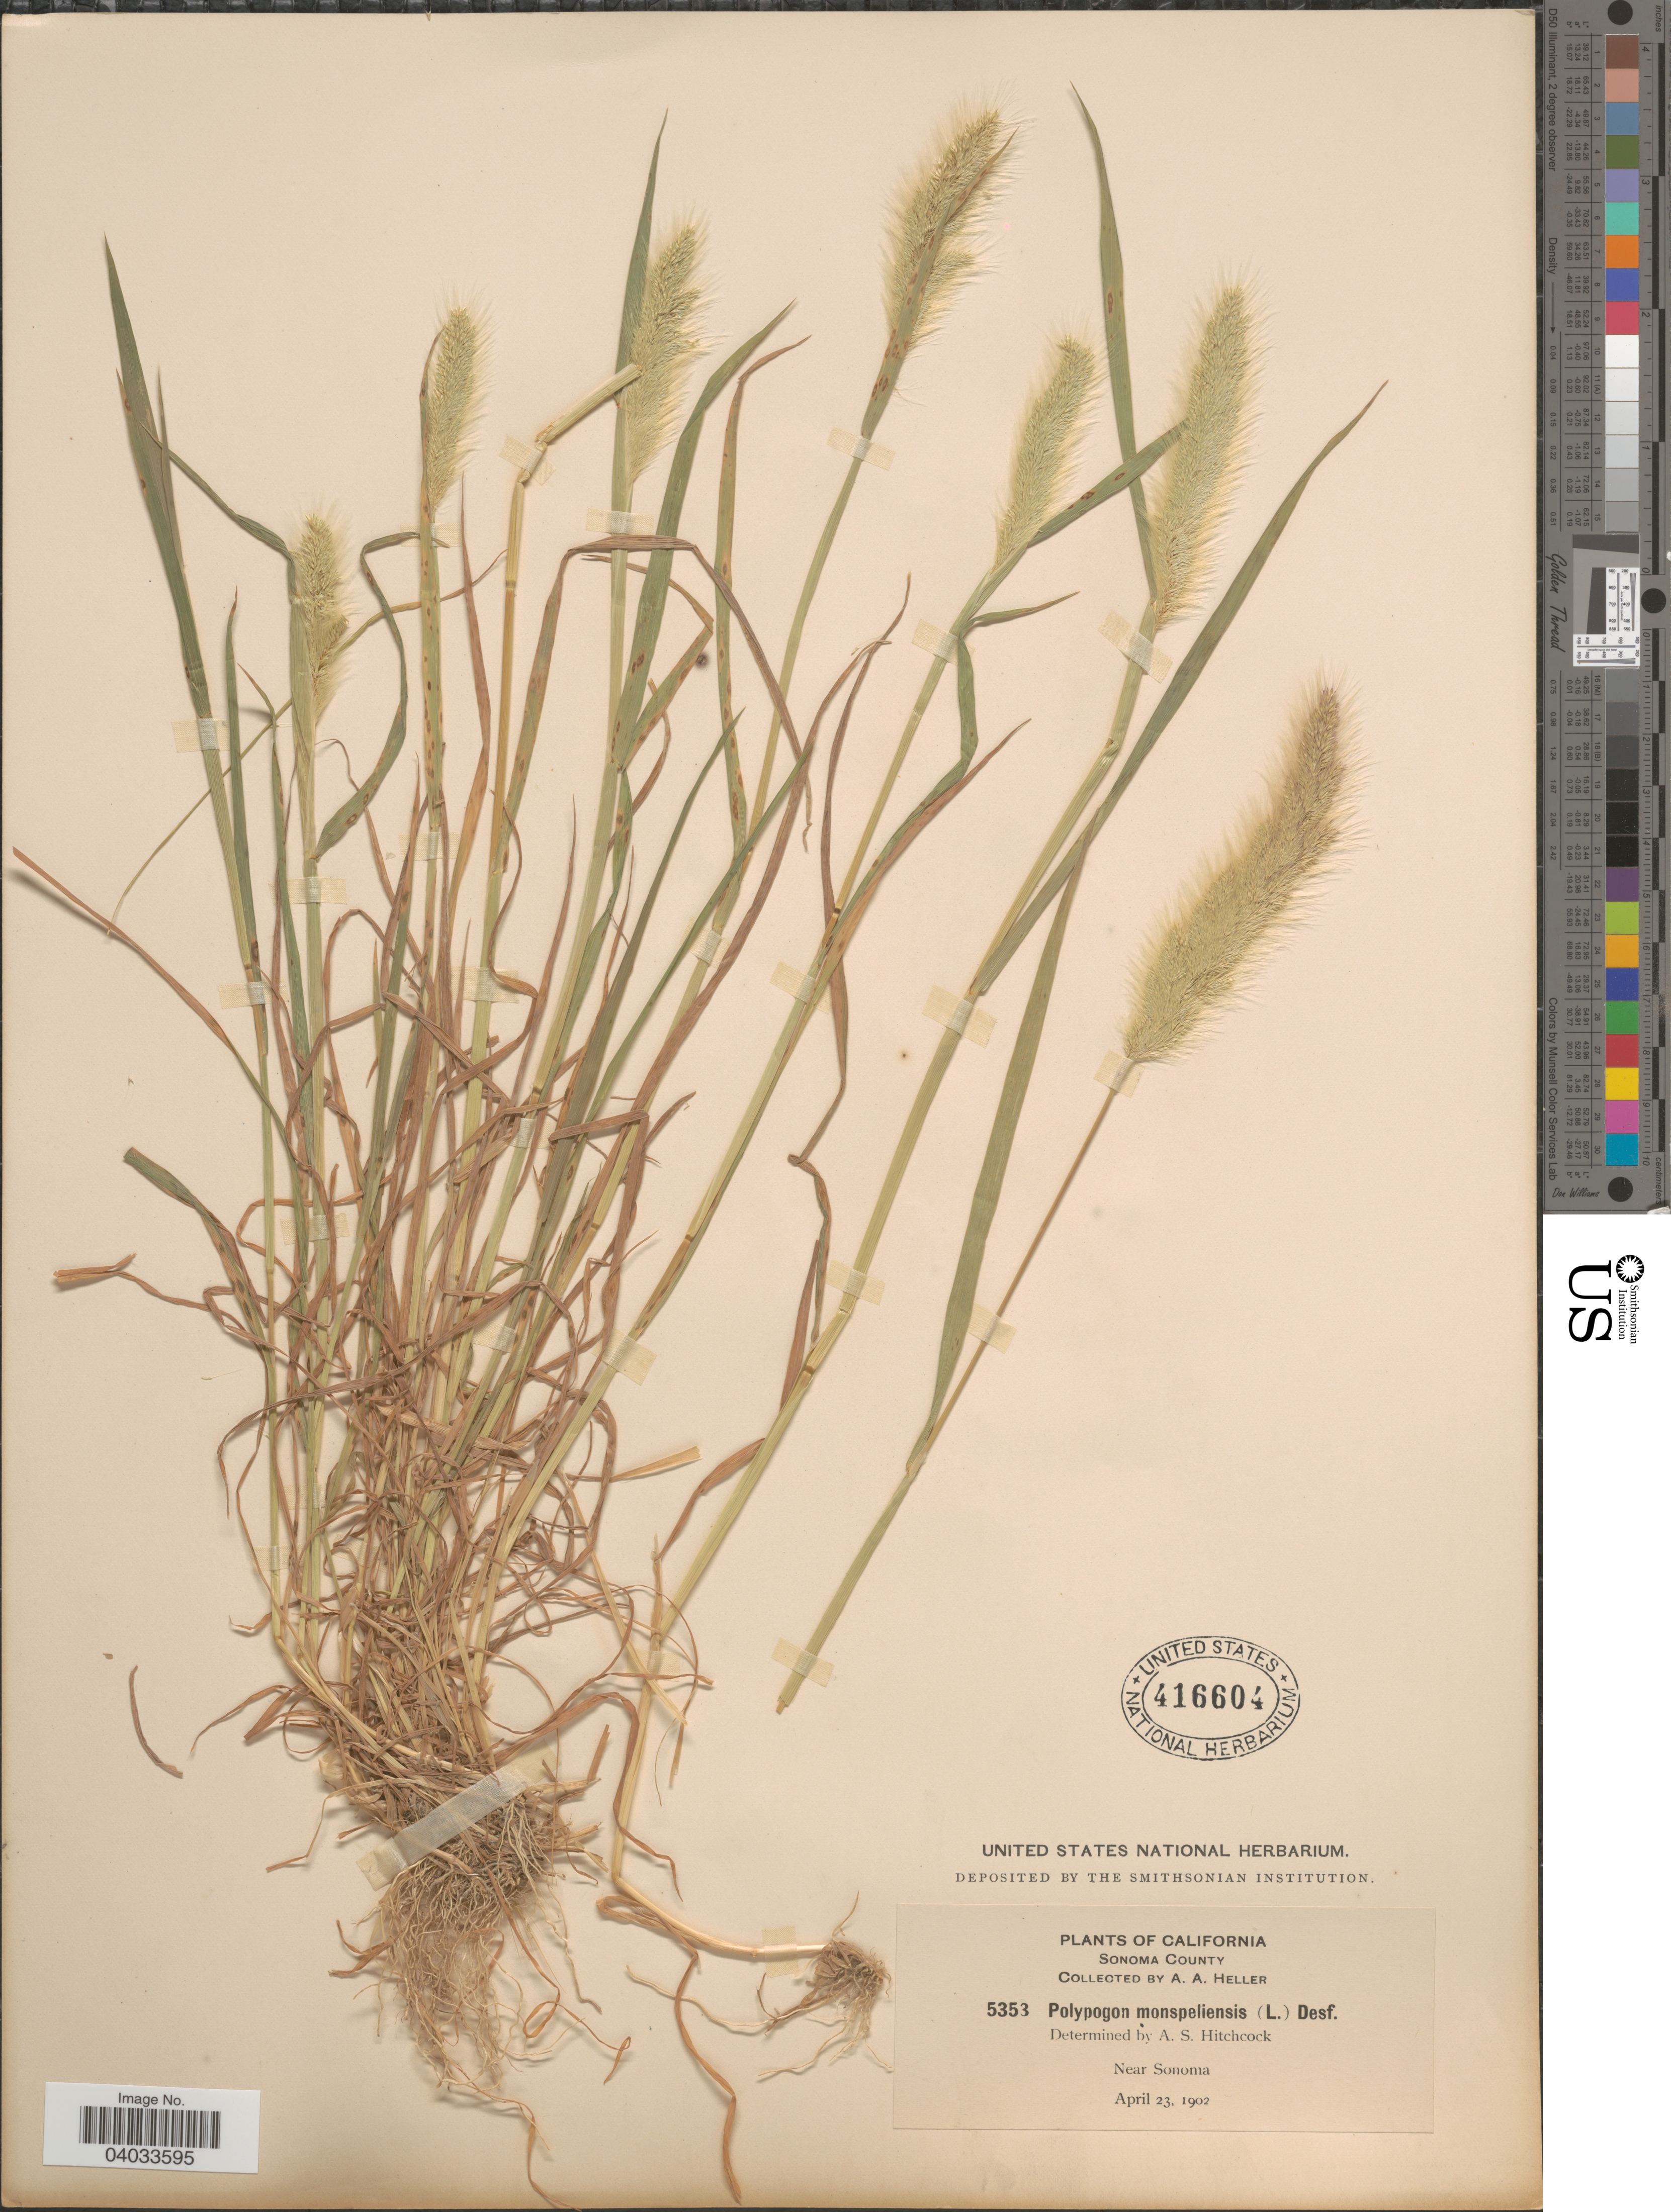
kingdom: Plantae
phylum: Tracheophyta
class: Liliopsida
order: Poales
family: Poaceae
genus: Polypogon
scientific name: Polypogon monspeliensis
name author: (L.) Desf.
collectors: A. A. Heller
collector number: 5353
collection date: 1902-04-23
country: United States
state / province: California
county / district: Sonoma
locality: Sonoma County. Near Sonoma.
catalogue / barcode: US 416604